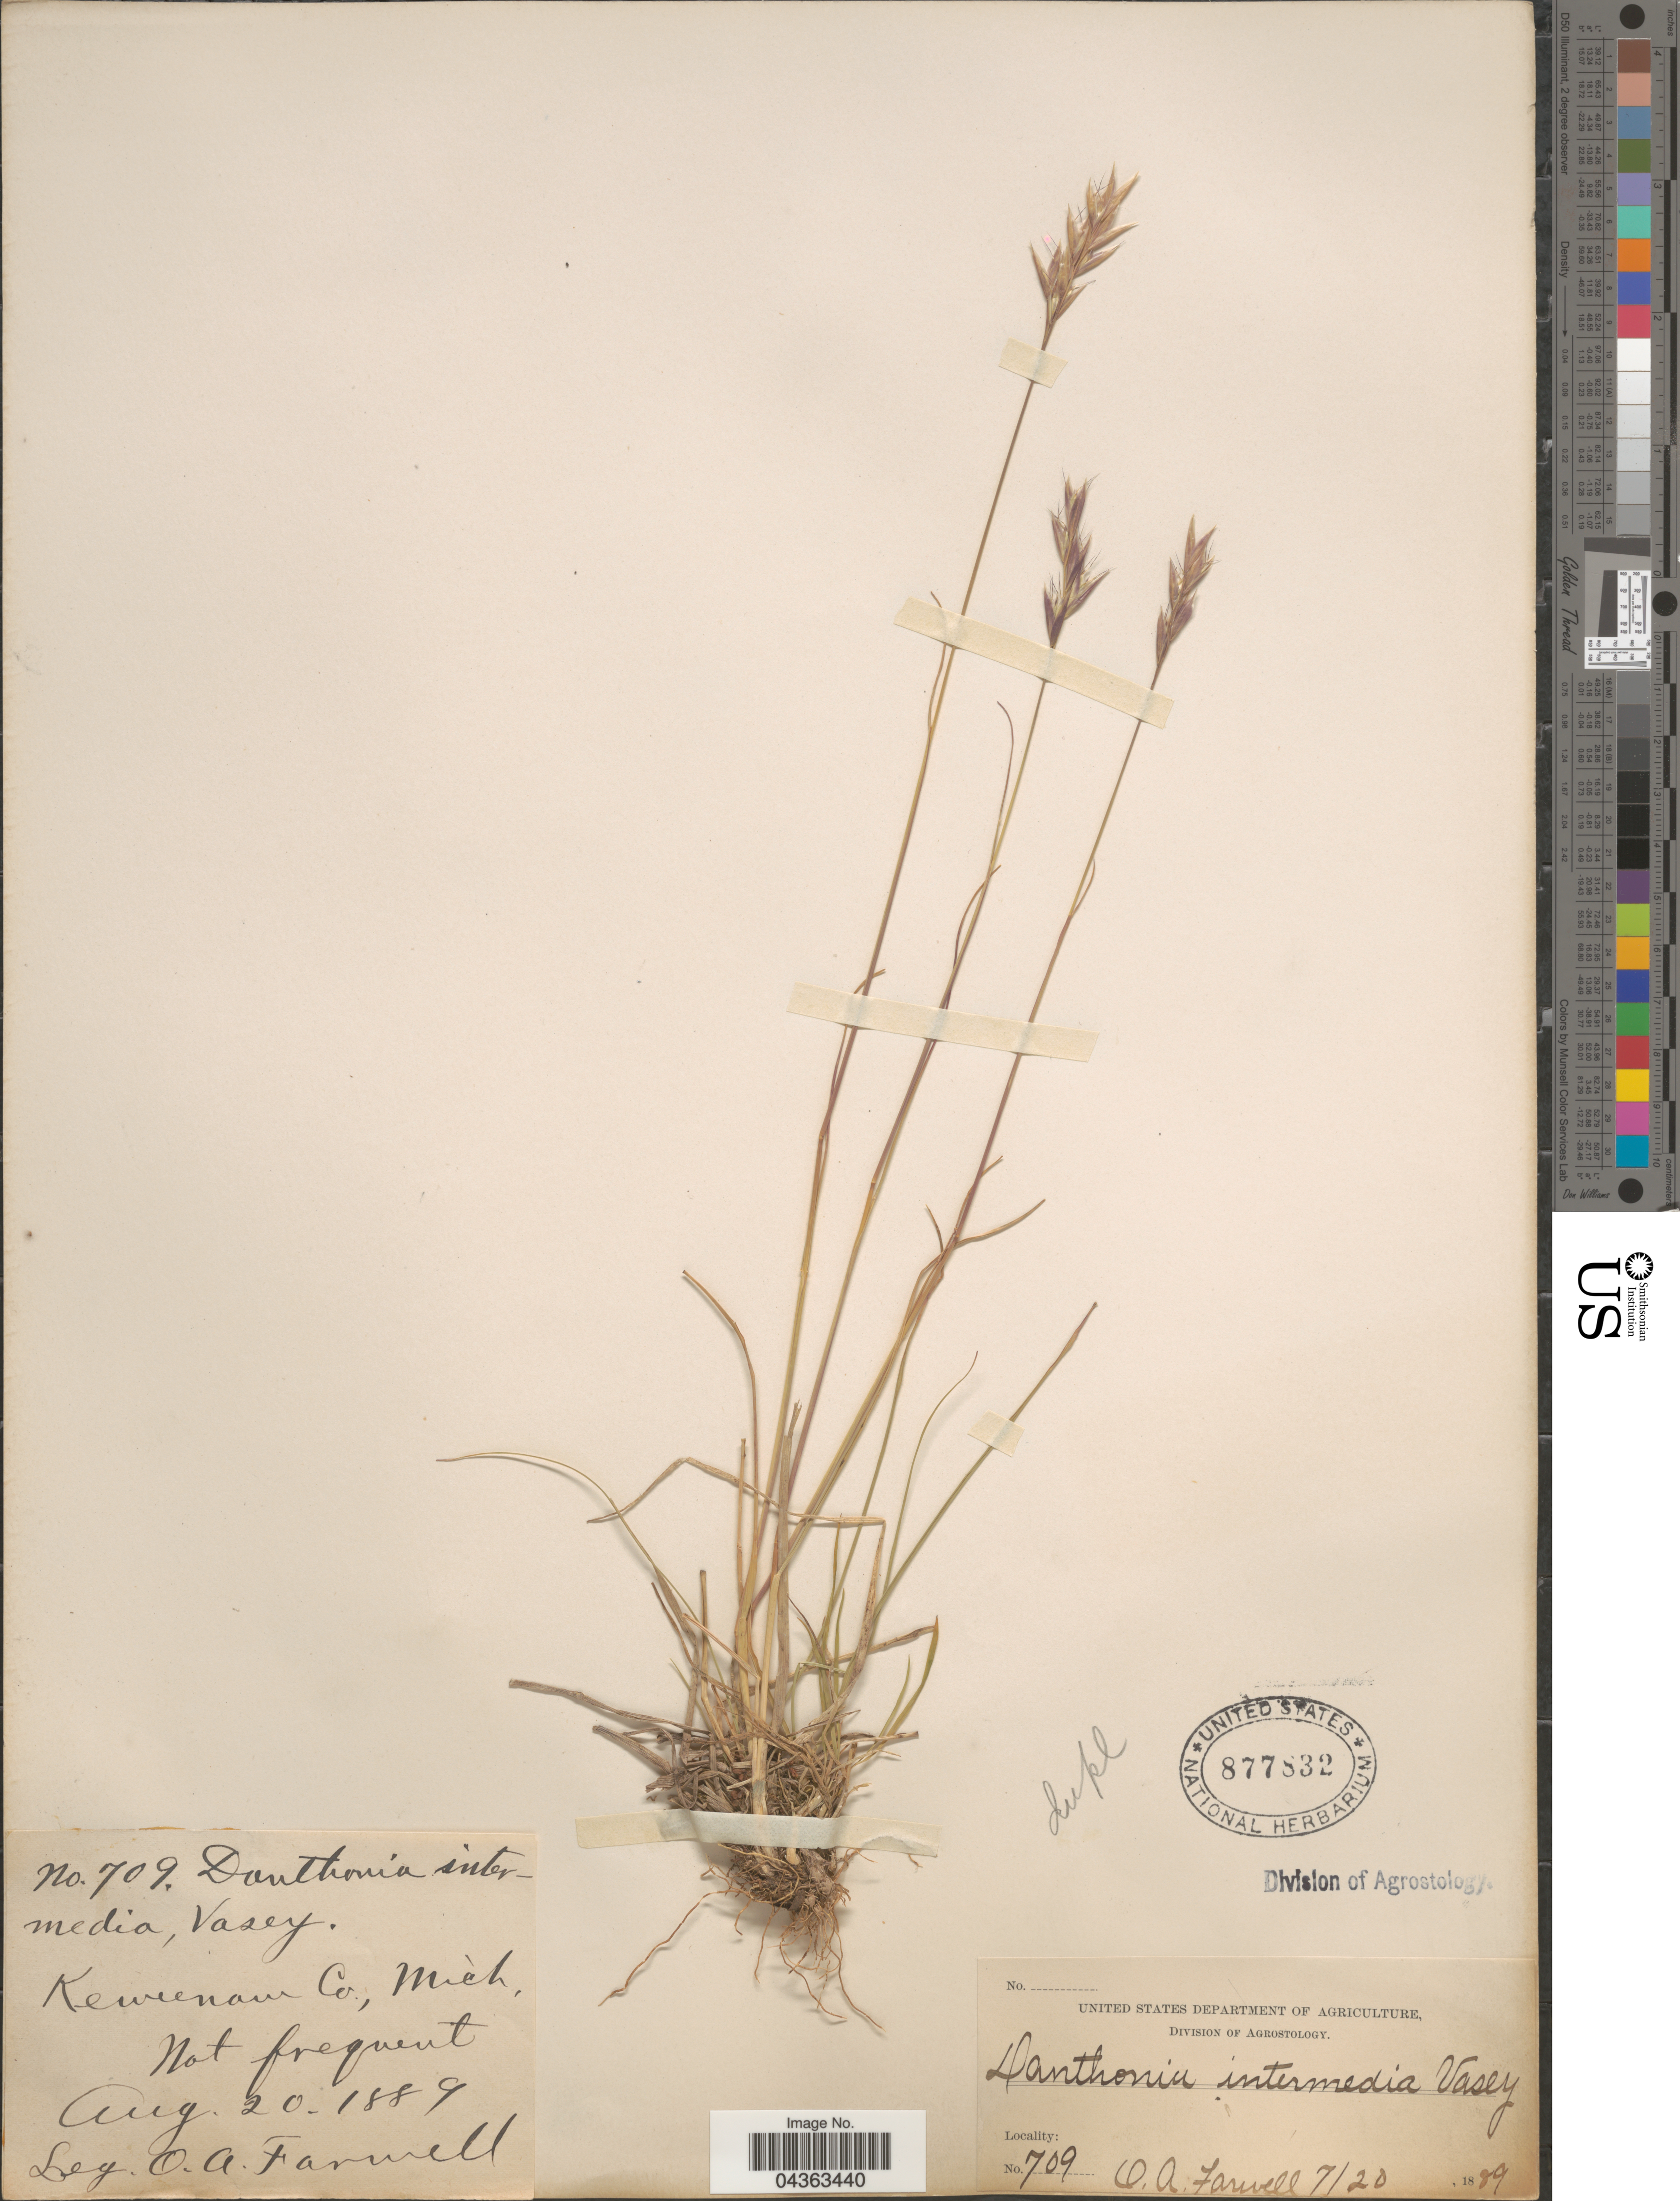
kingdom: Plantae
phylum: Tracheophyta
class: Liliopsida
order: Poales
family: Poaceae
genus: Danthonia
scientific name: Danthonia intermedia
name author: Vasey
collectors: O. Farwell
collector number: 709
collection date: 1889-07-20/1889-08-20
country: United States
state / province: Michigan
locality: Keweenaw Co.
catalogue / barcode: US 877832